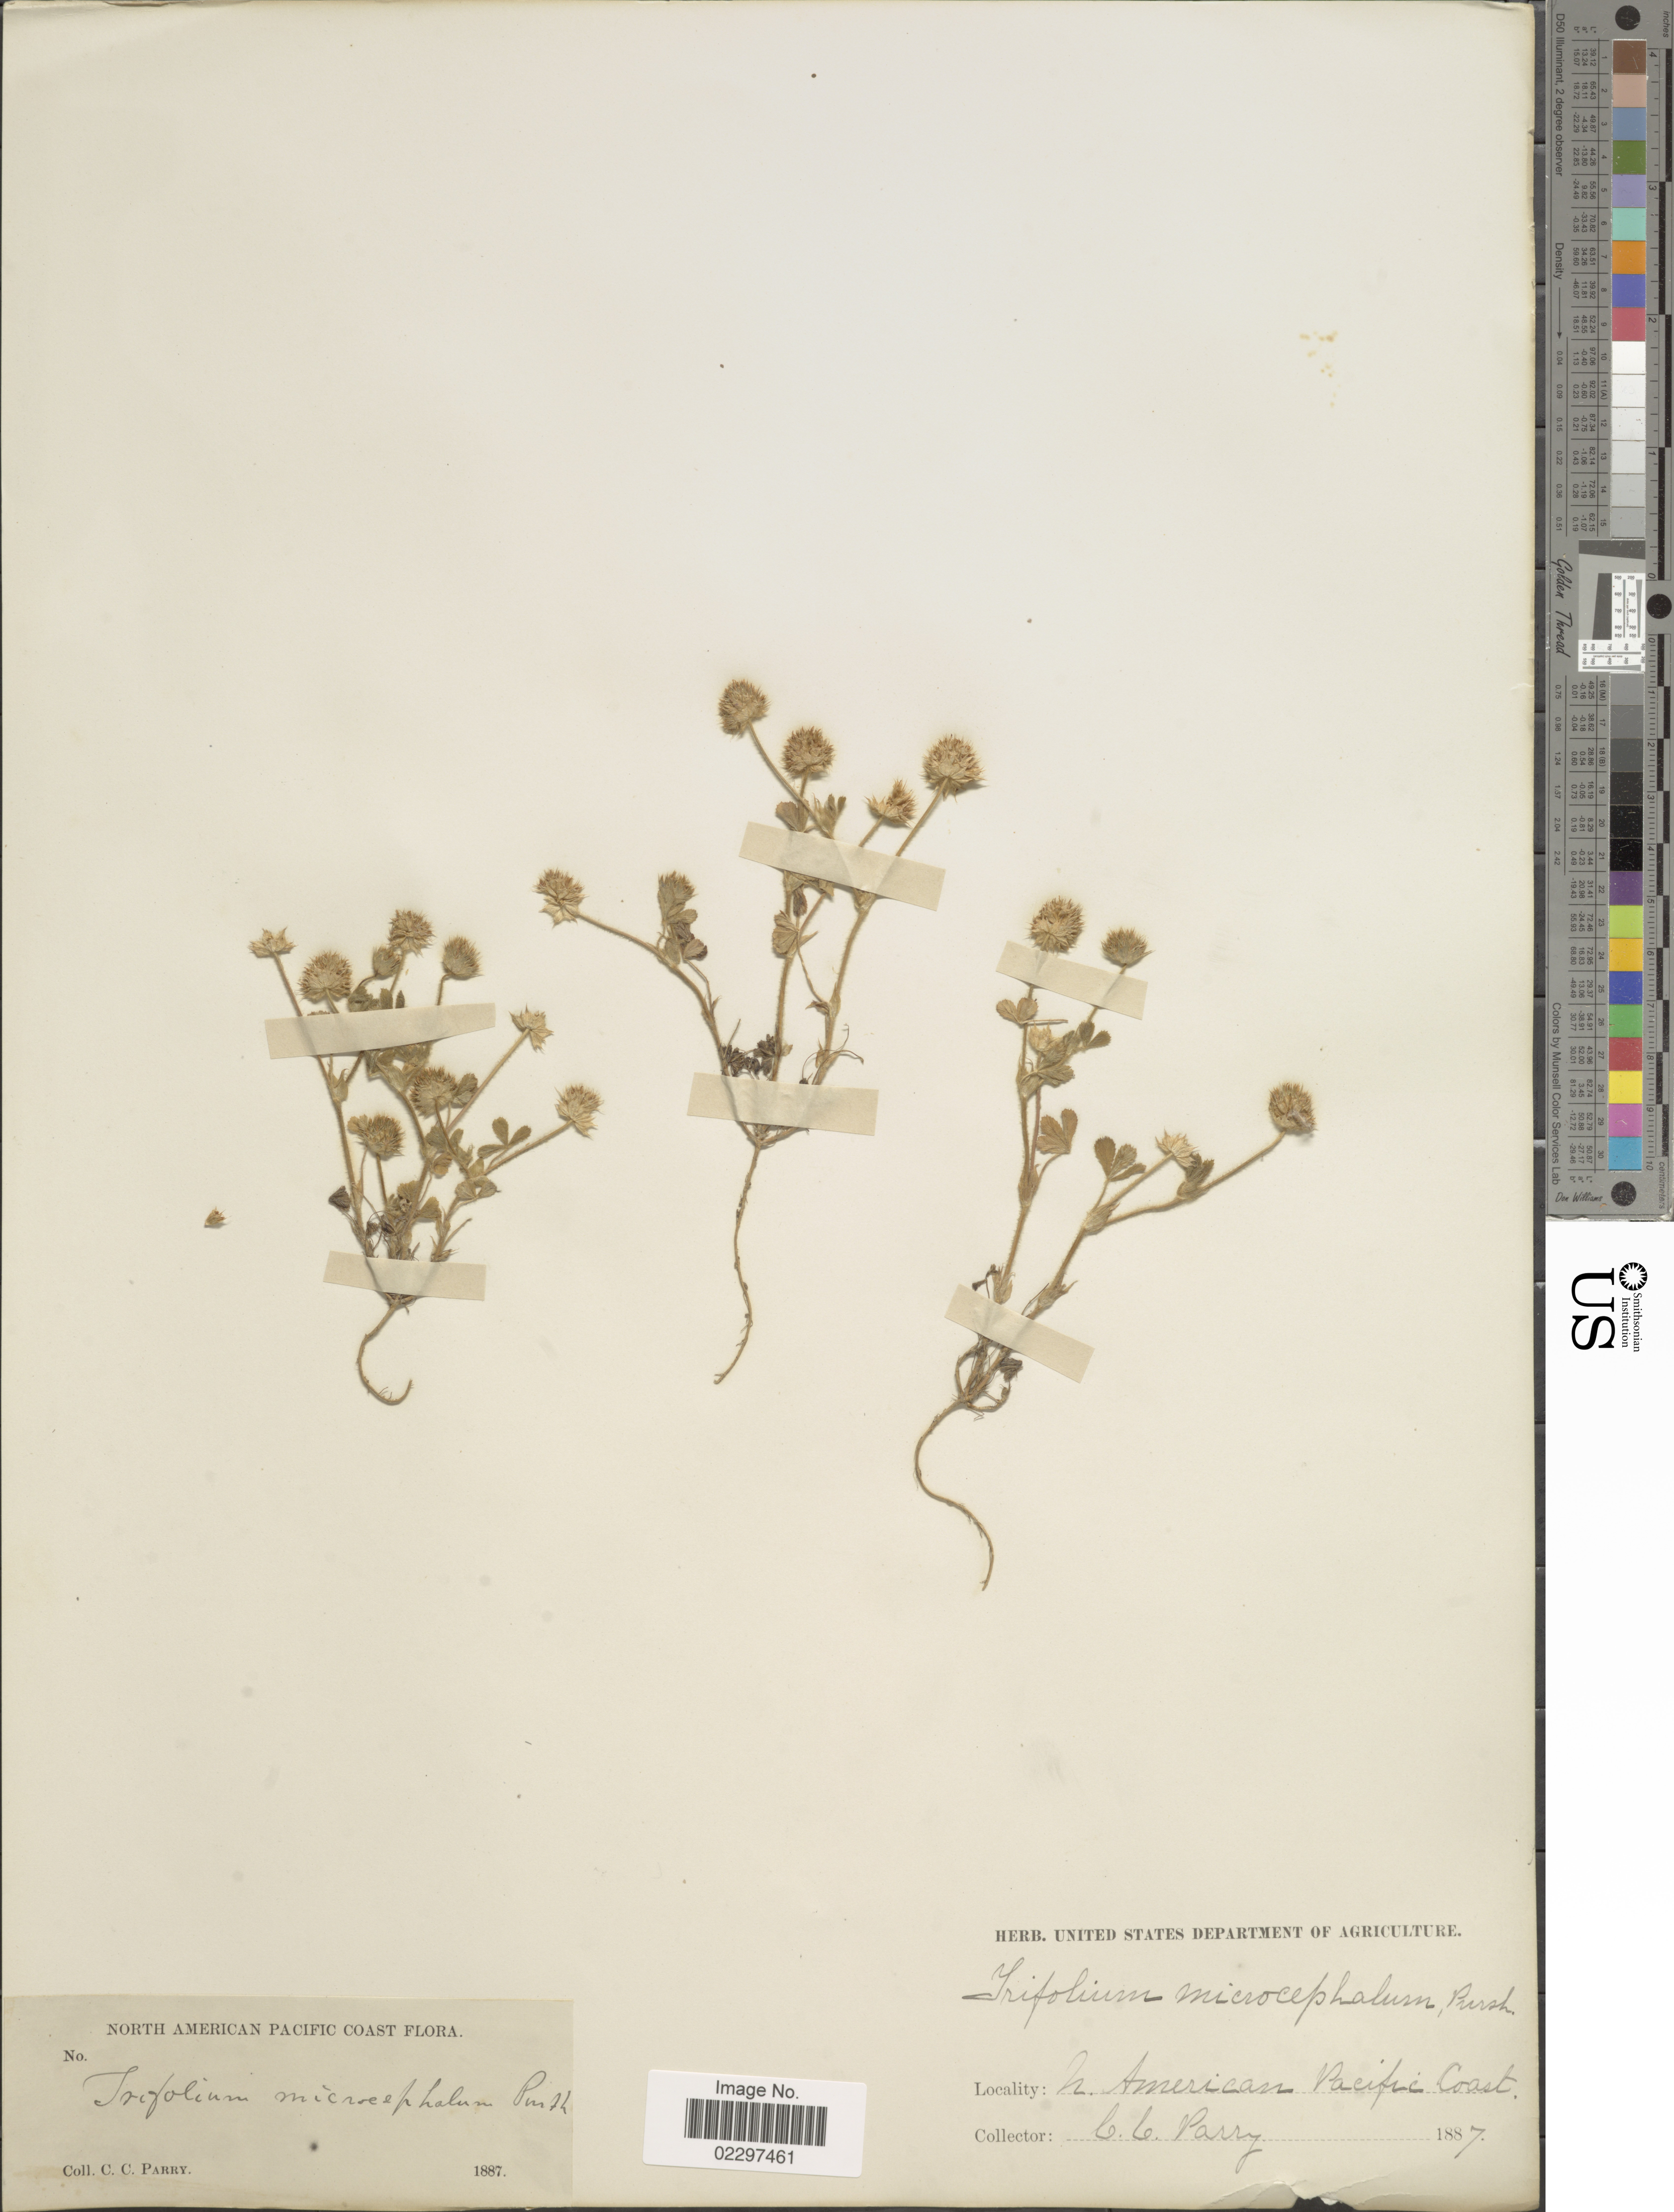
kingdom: Plantae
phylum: Tracheophyta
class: Magnoliopsida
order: Fabales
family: Fabaceae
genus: Trifolium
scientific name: Trifolium microcephalum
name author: Pursh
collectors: C. C. Parry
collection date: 1887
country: United States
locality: Pacific Coast